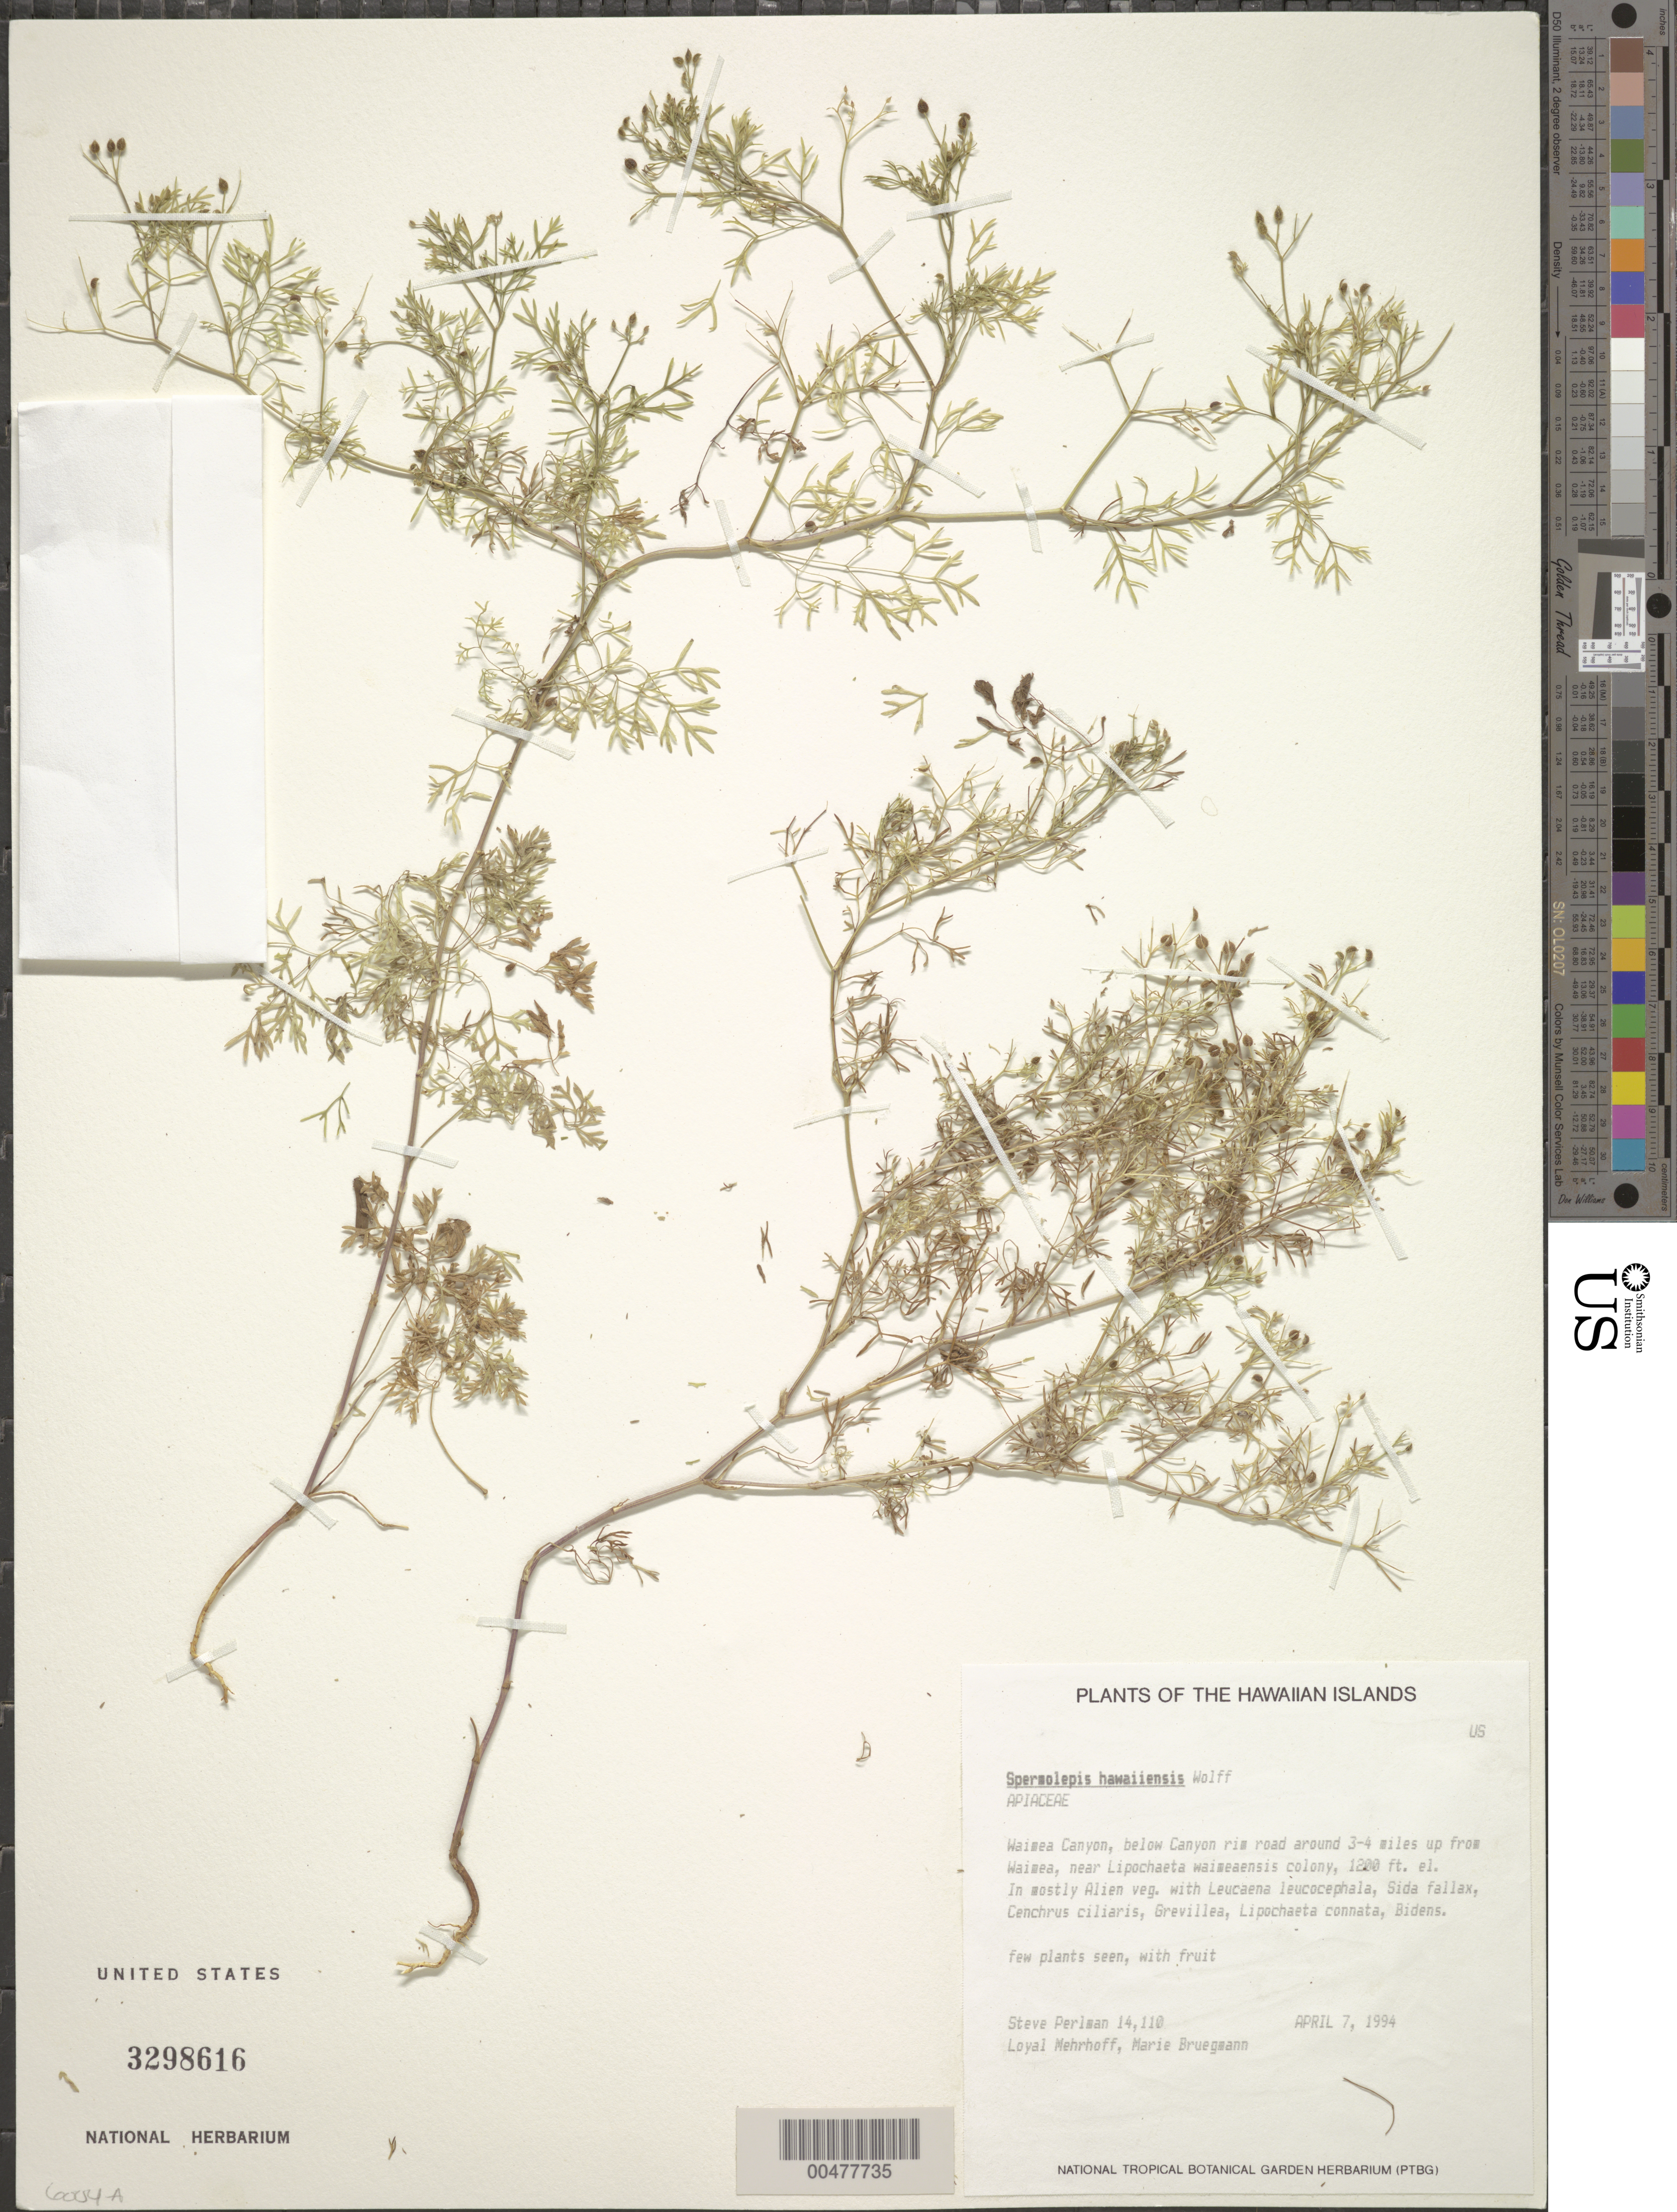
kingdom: Plantae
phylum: Tracheophyta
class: Magnoliopsida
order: Apiales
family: Apiaceae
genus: Spermolepis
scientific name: Spermolepis hawaiiensis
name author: H. Wolff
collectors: S. P. Perlman, L. Mehrhoff & M. Bruegmann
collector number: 14110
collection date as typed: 7 Apr 1994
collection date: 1994-04-07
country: United States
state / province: Hawaii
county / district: Kauai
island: Kaua'i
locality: Waimea Canyon, below canyon rim rd around 3-4 mi up from Waimea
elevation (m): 366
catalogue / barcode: US 3298616